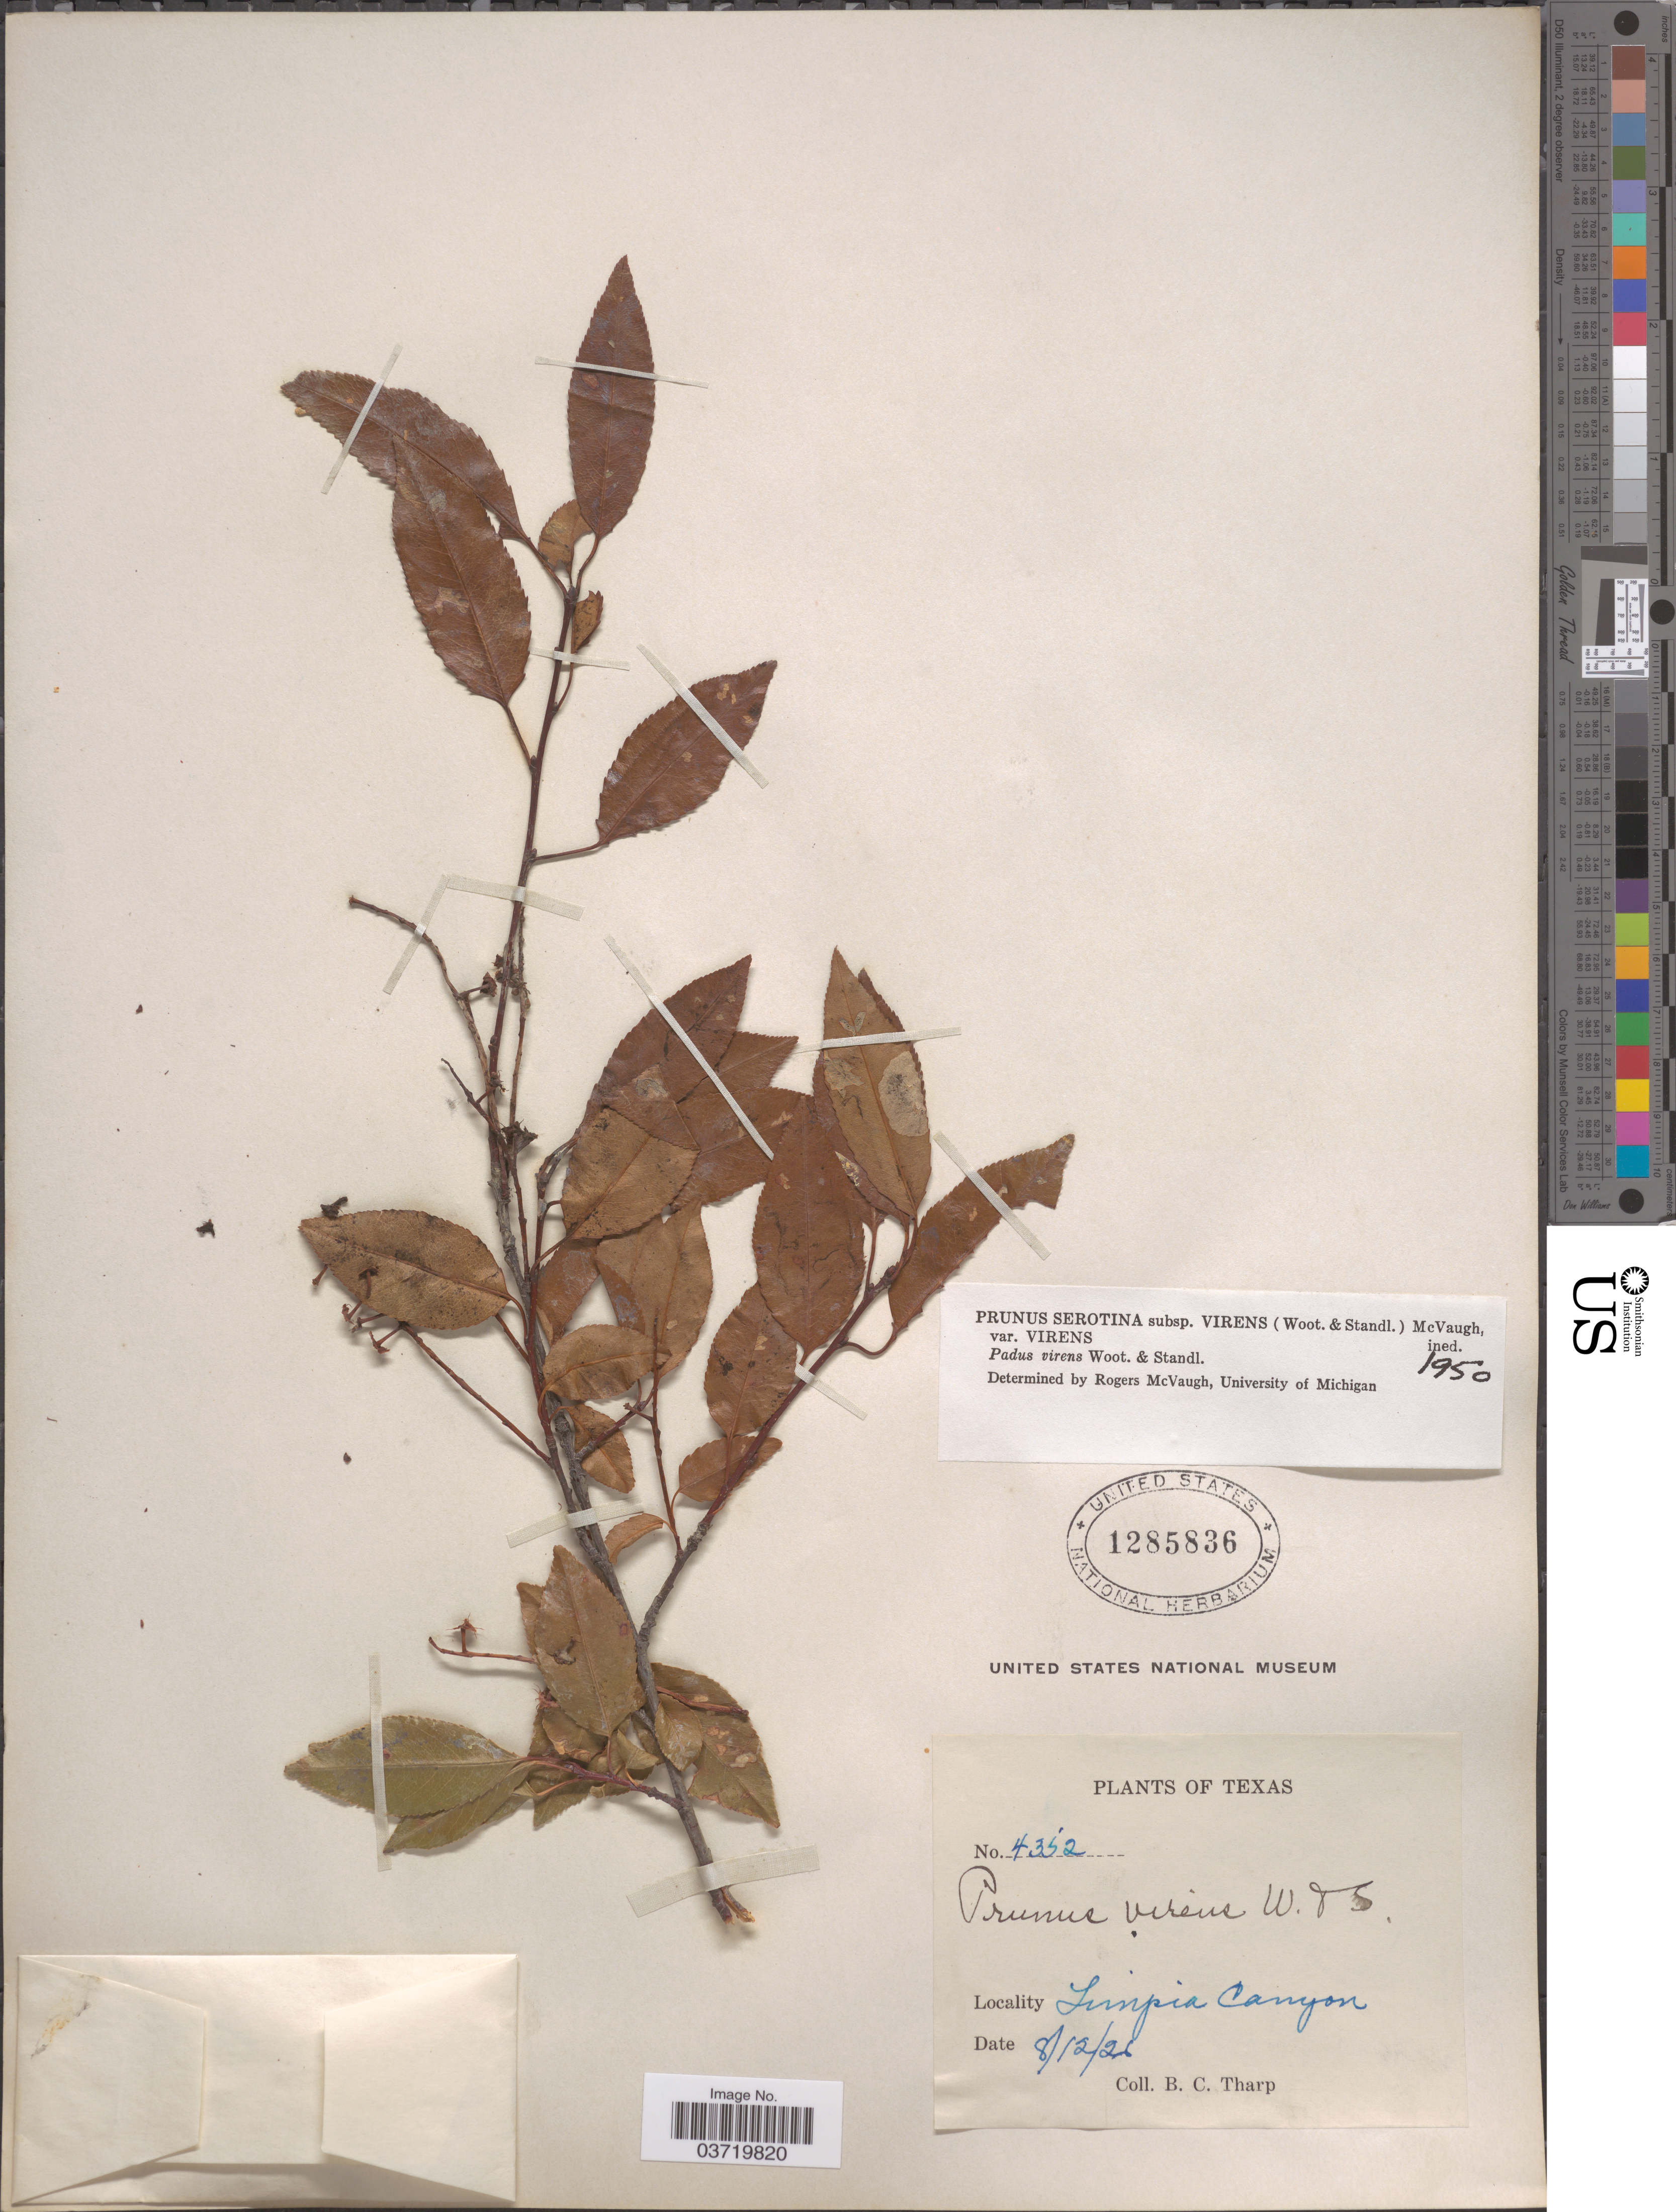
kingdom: Plantae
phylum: Tracheophyta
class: Magnoliopsida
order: Rosales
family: Rosaceae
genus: Prunus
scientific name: Prunus serotina var. rufula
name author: (Wooton & Standl.) McVaugh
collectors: B. C. Tharp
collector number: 4352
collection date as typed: Transcribed d/m/y: 12/8/26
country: United States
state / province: Texas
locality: Limpia Canyon.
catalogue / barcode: US 1285836